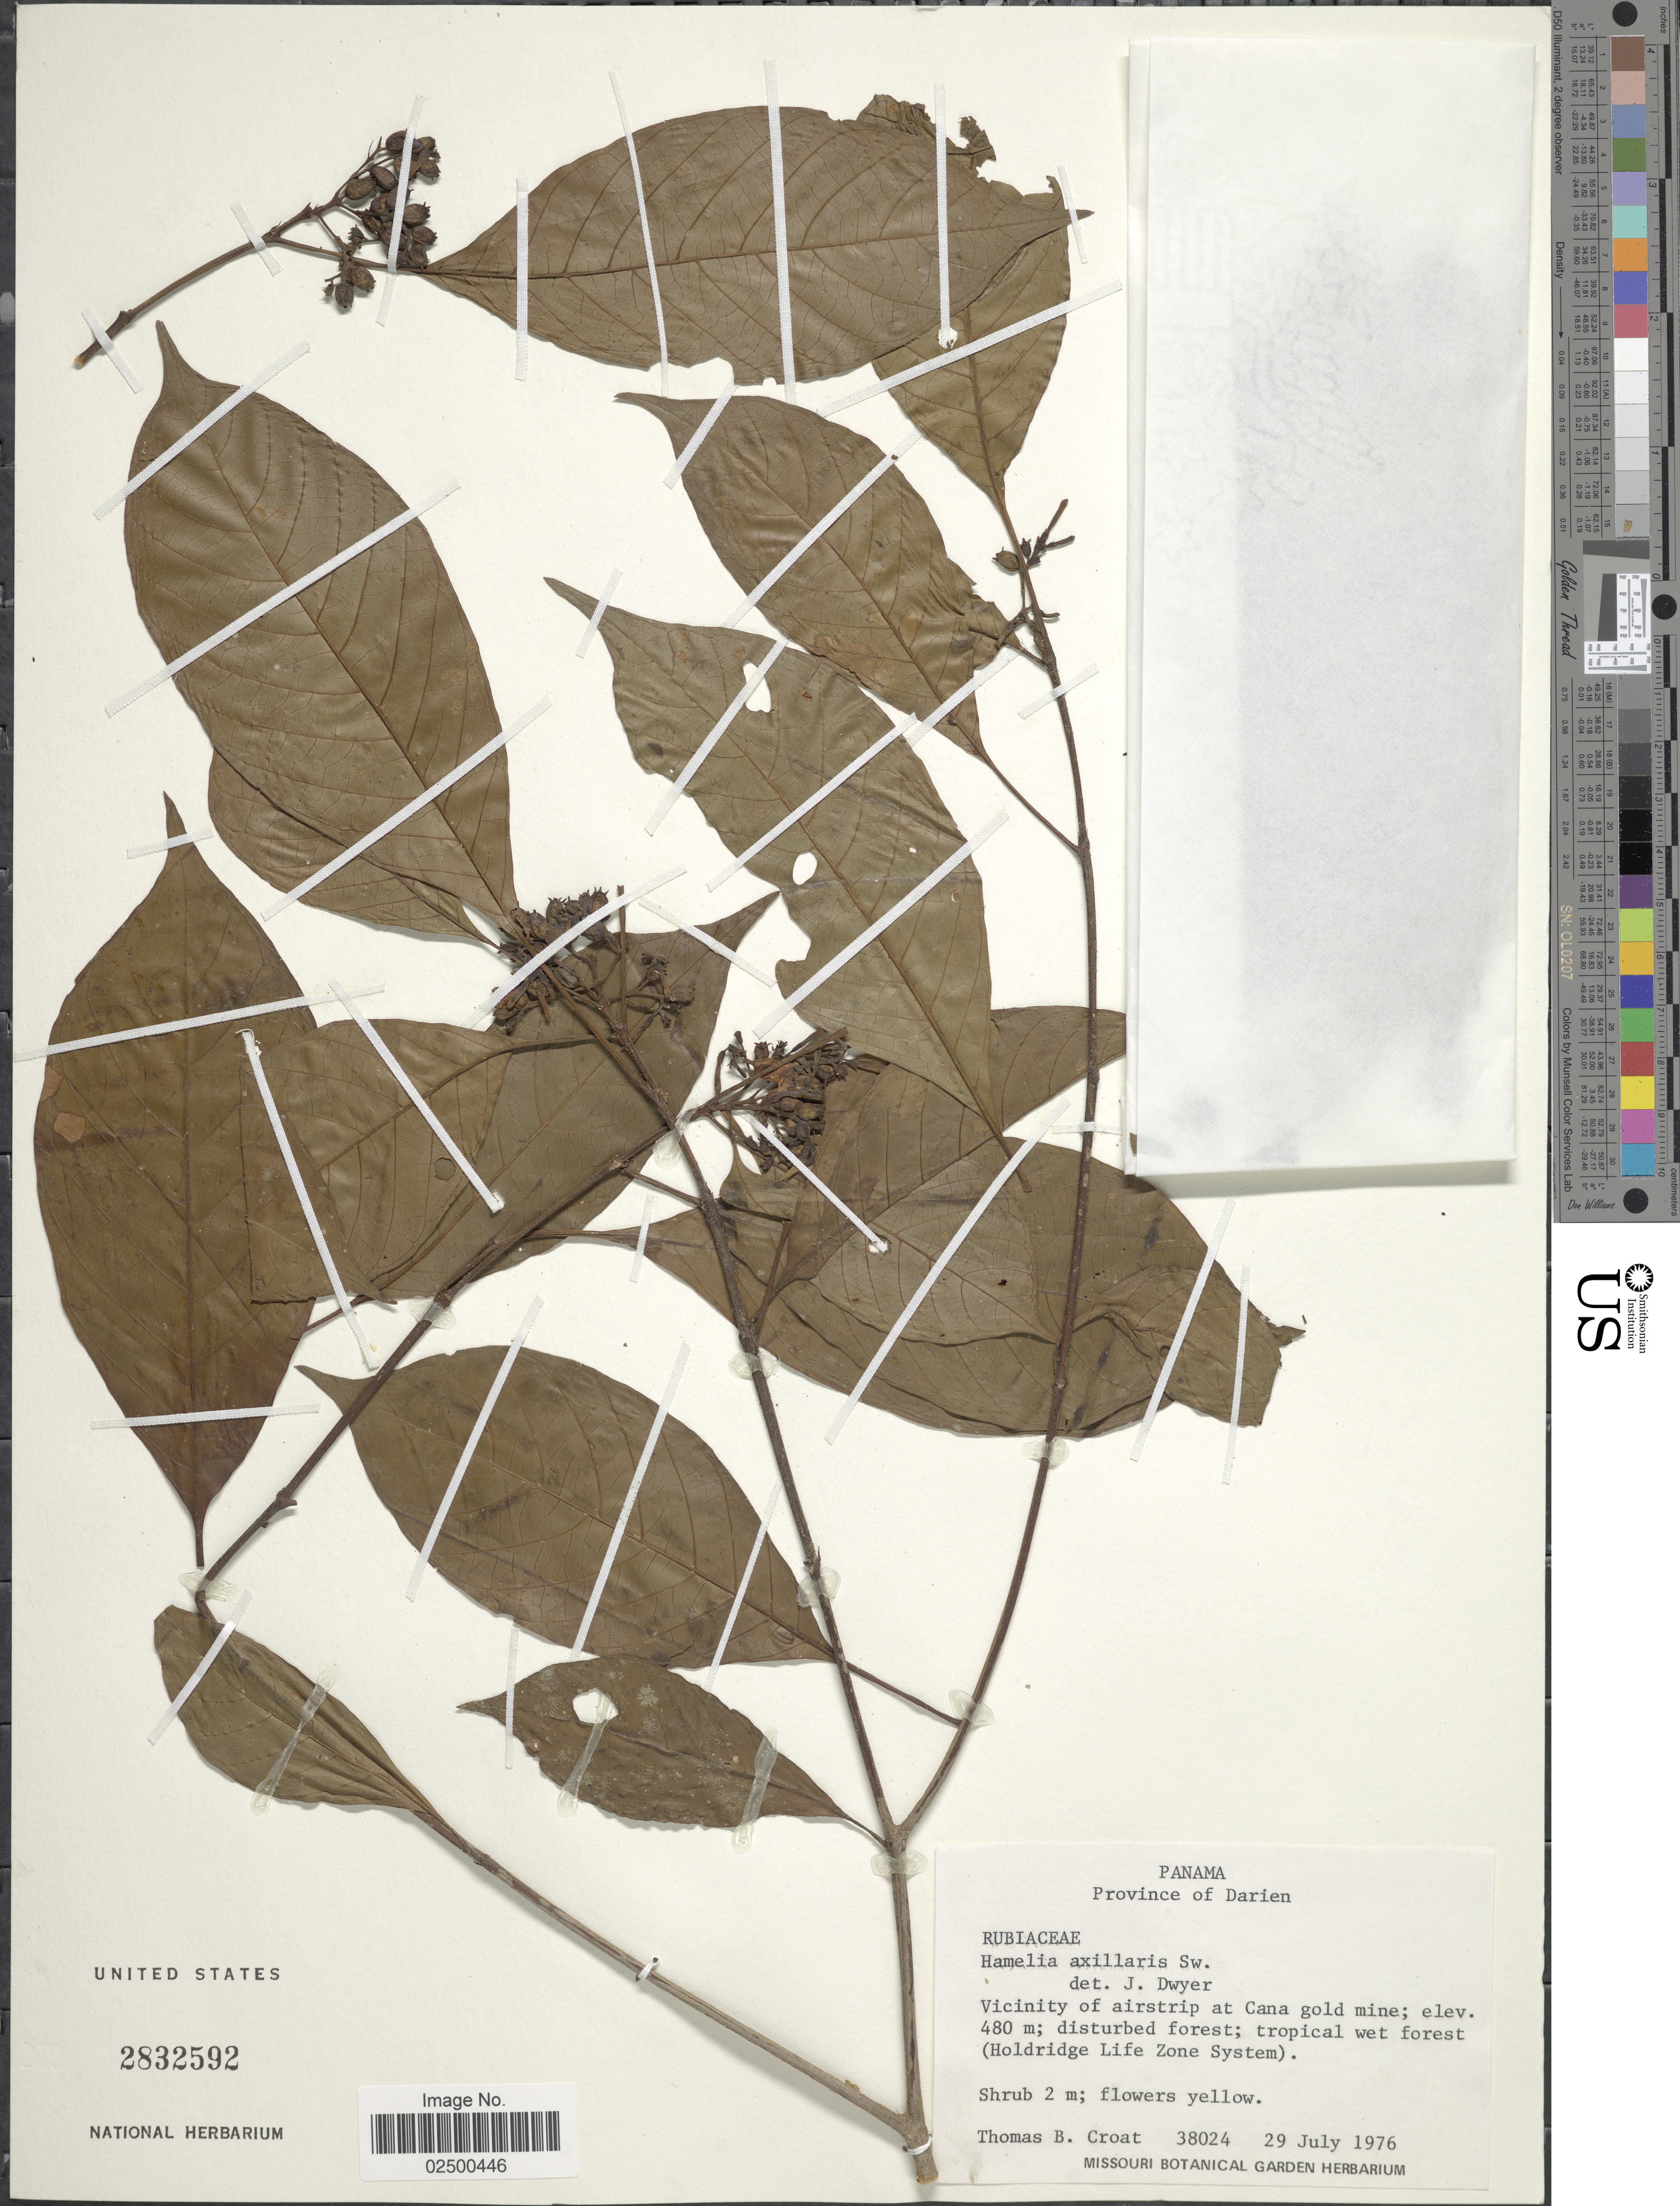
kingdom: Plantae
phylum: Tracheophyta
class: Magnoliopsida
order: Gentianales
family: Rubiaceae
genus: Hamelia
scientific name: Hamelia axillaris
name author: Sw.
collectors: T. B. Croat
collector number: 38024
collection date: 1976-07-29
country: Panama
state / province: Darién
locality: Province of Darien, Vicinity of airstrip at Cana gold mine (Holdridge Life Zone System)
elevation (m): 480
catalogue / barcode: US 2832592